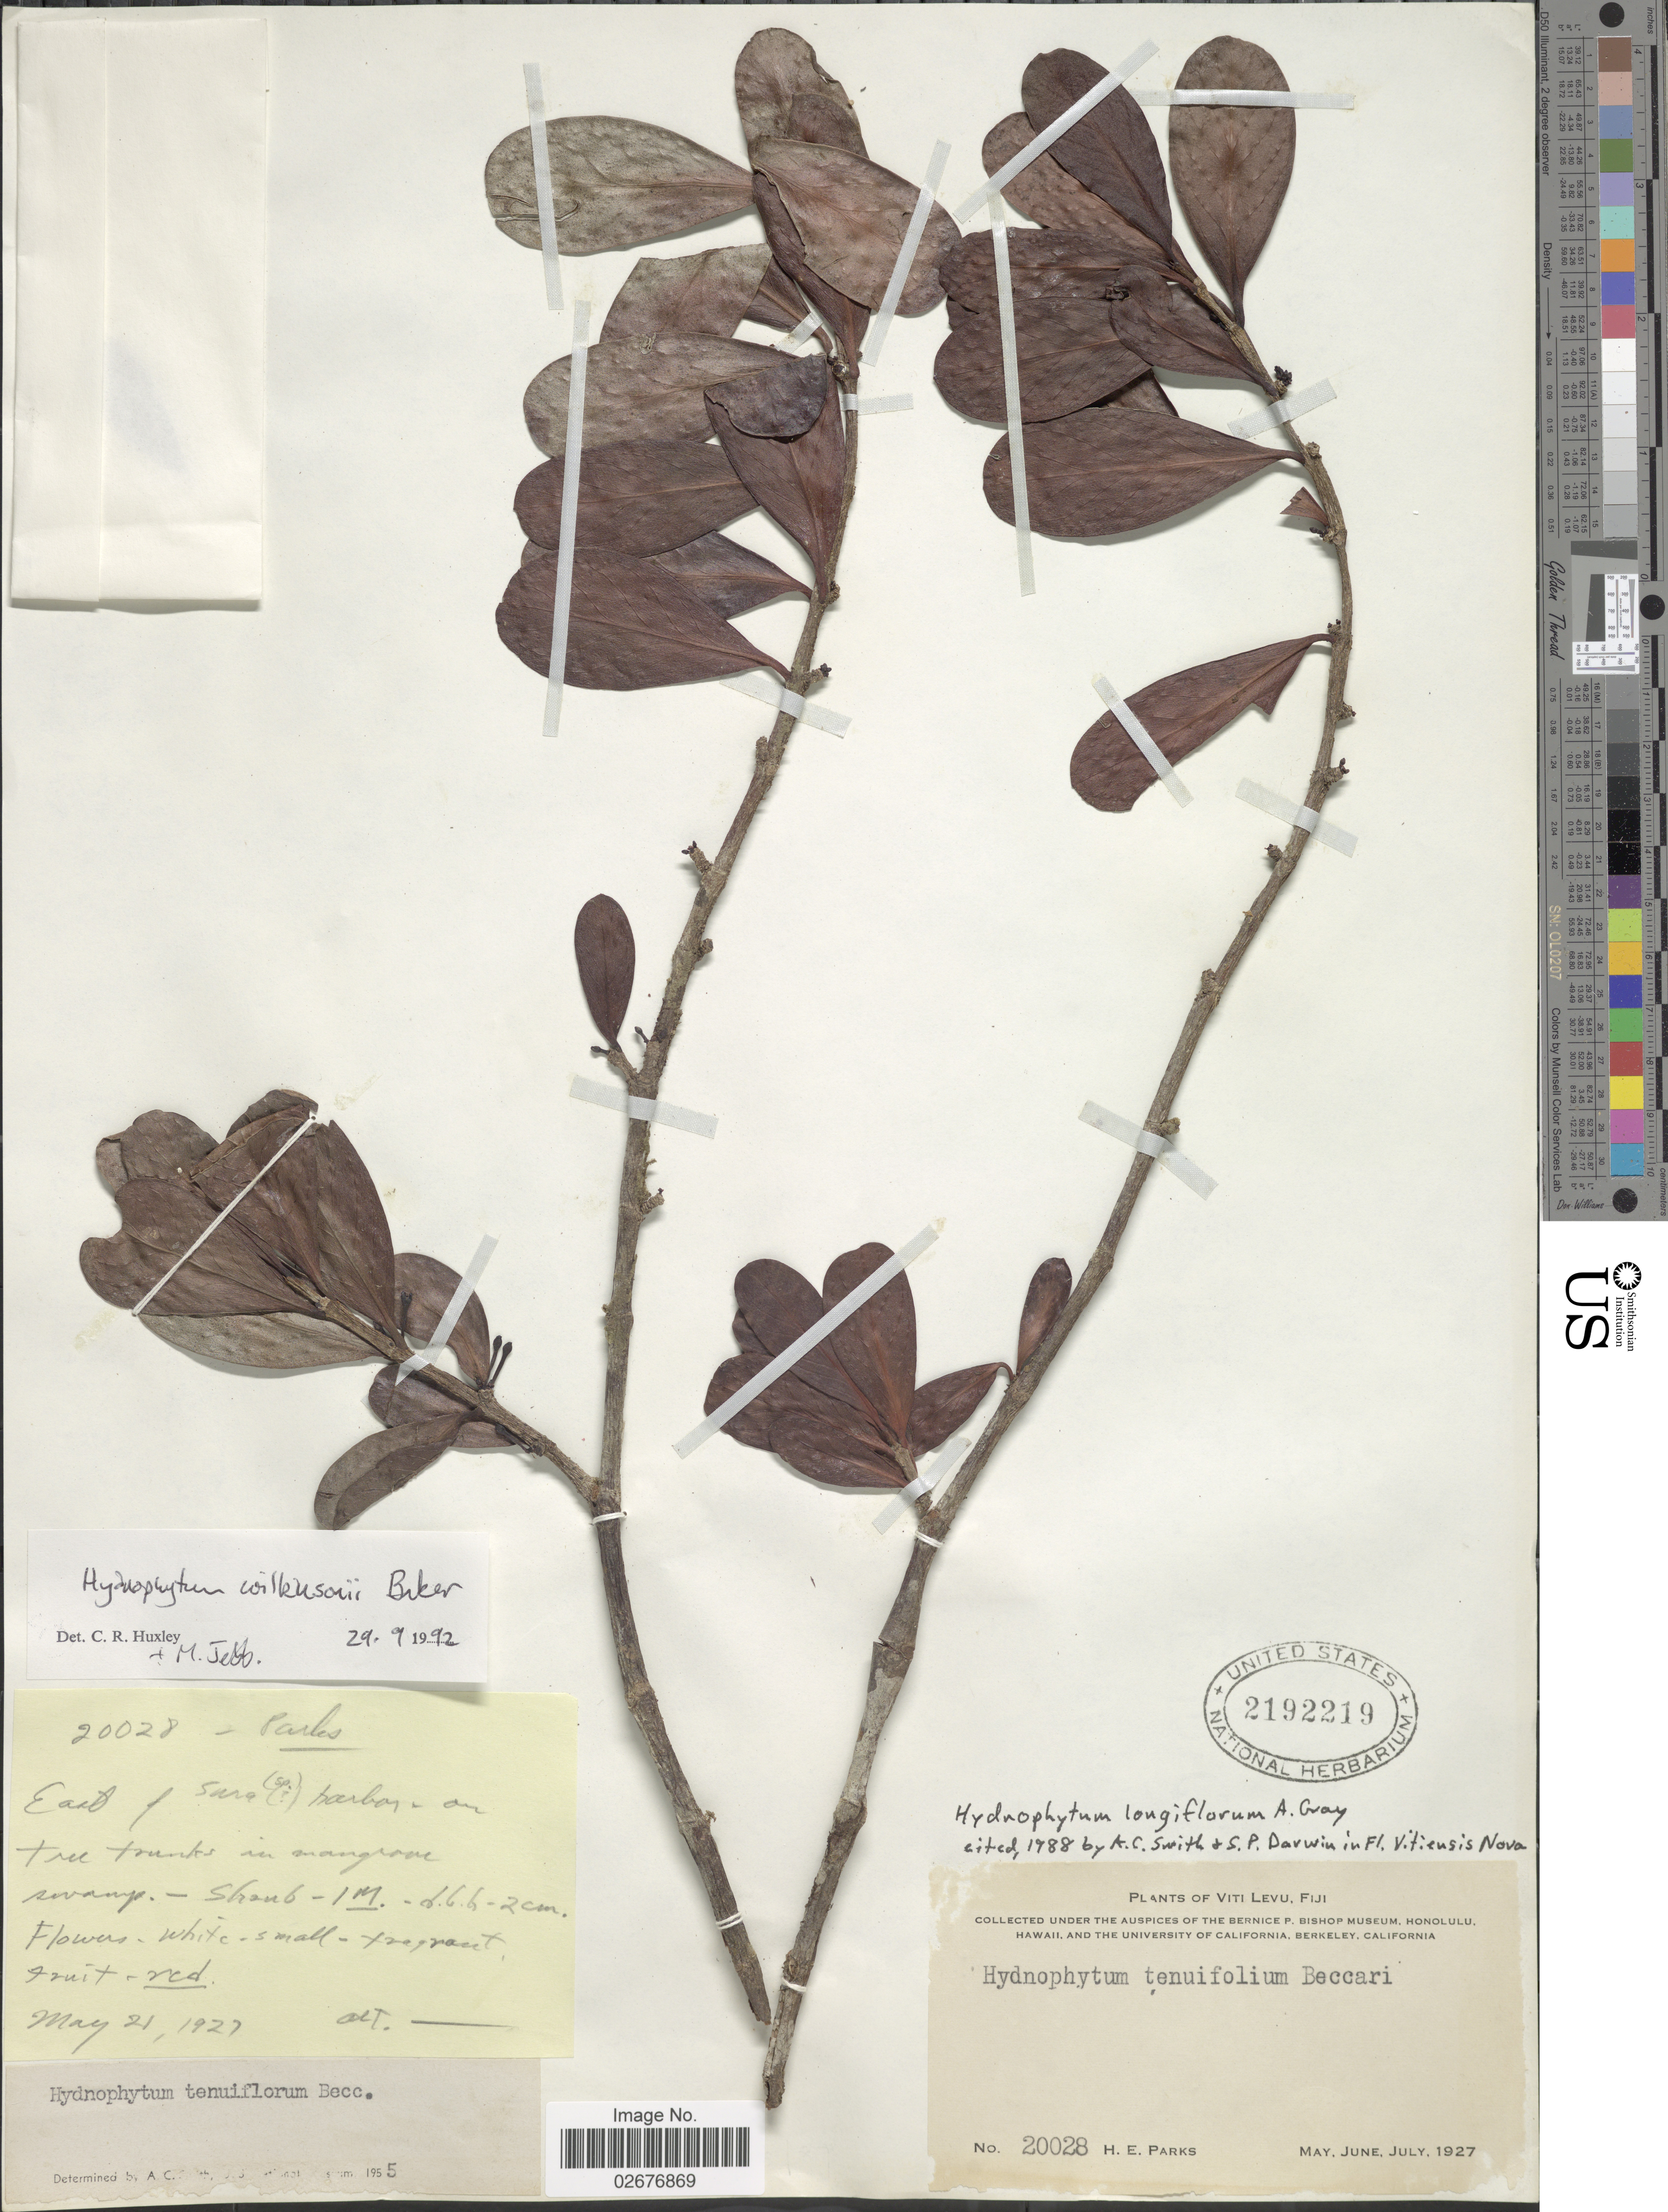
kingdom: Plantae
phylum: Tracheophyta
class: Magnoliopsida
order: Gentianales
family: Rubiaceae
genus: Hydnophytum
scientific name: Hydnophytum wilkinsonii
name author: Horne ex Baker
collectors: H. E. Parks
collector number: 20028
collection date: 1927-05-21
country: Fiji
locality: Viti Levu: East of Sura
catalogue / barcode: US 2192219